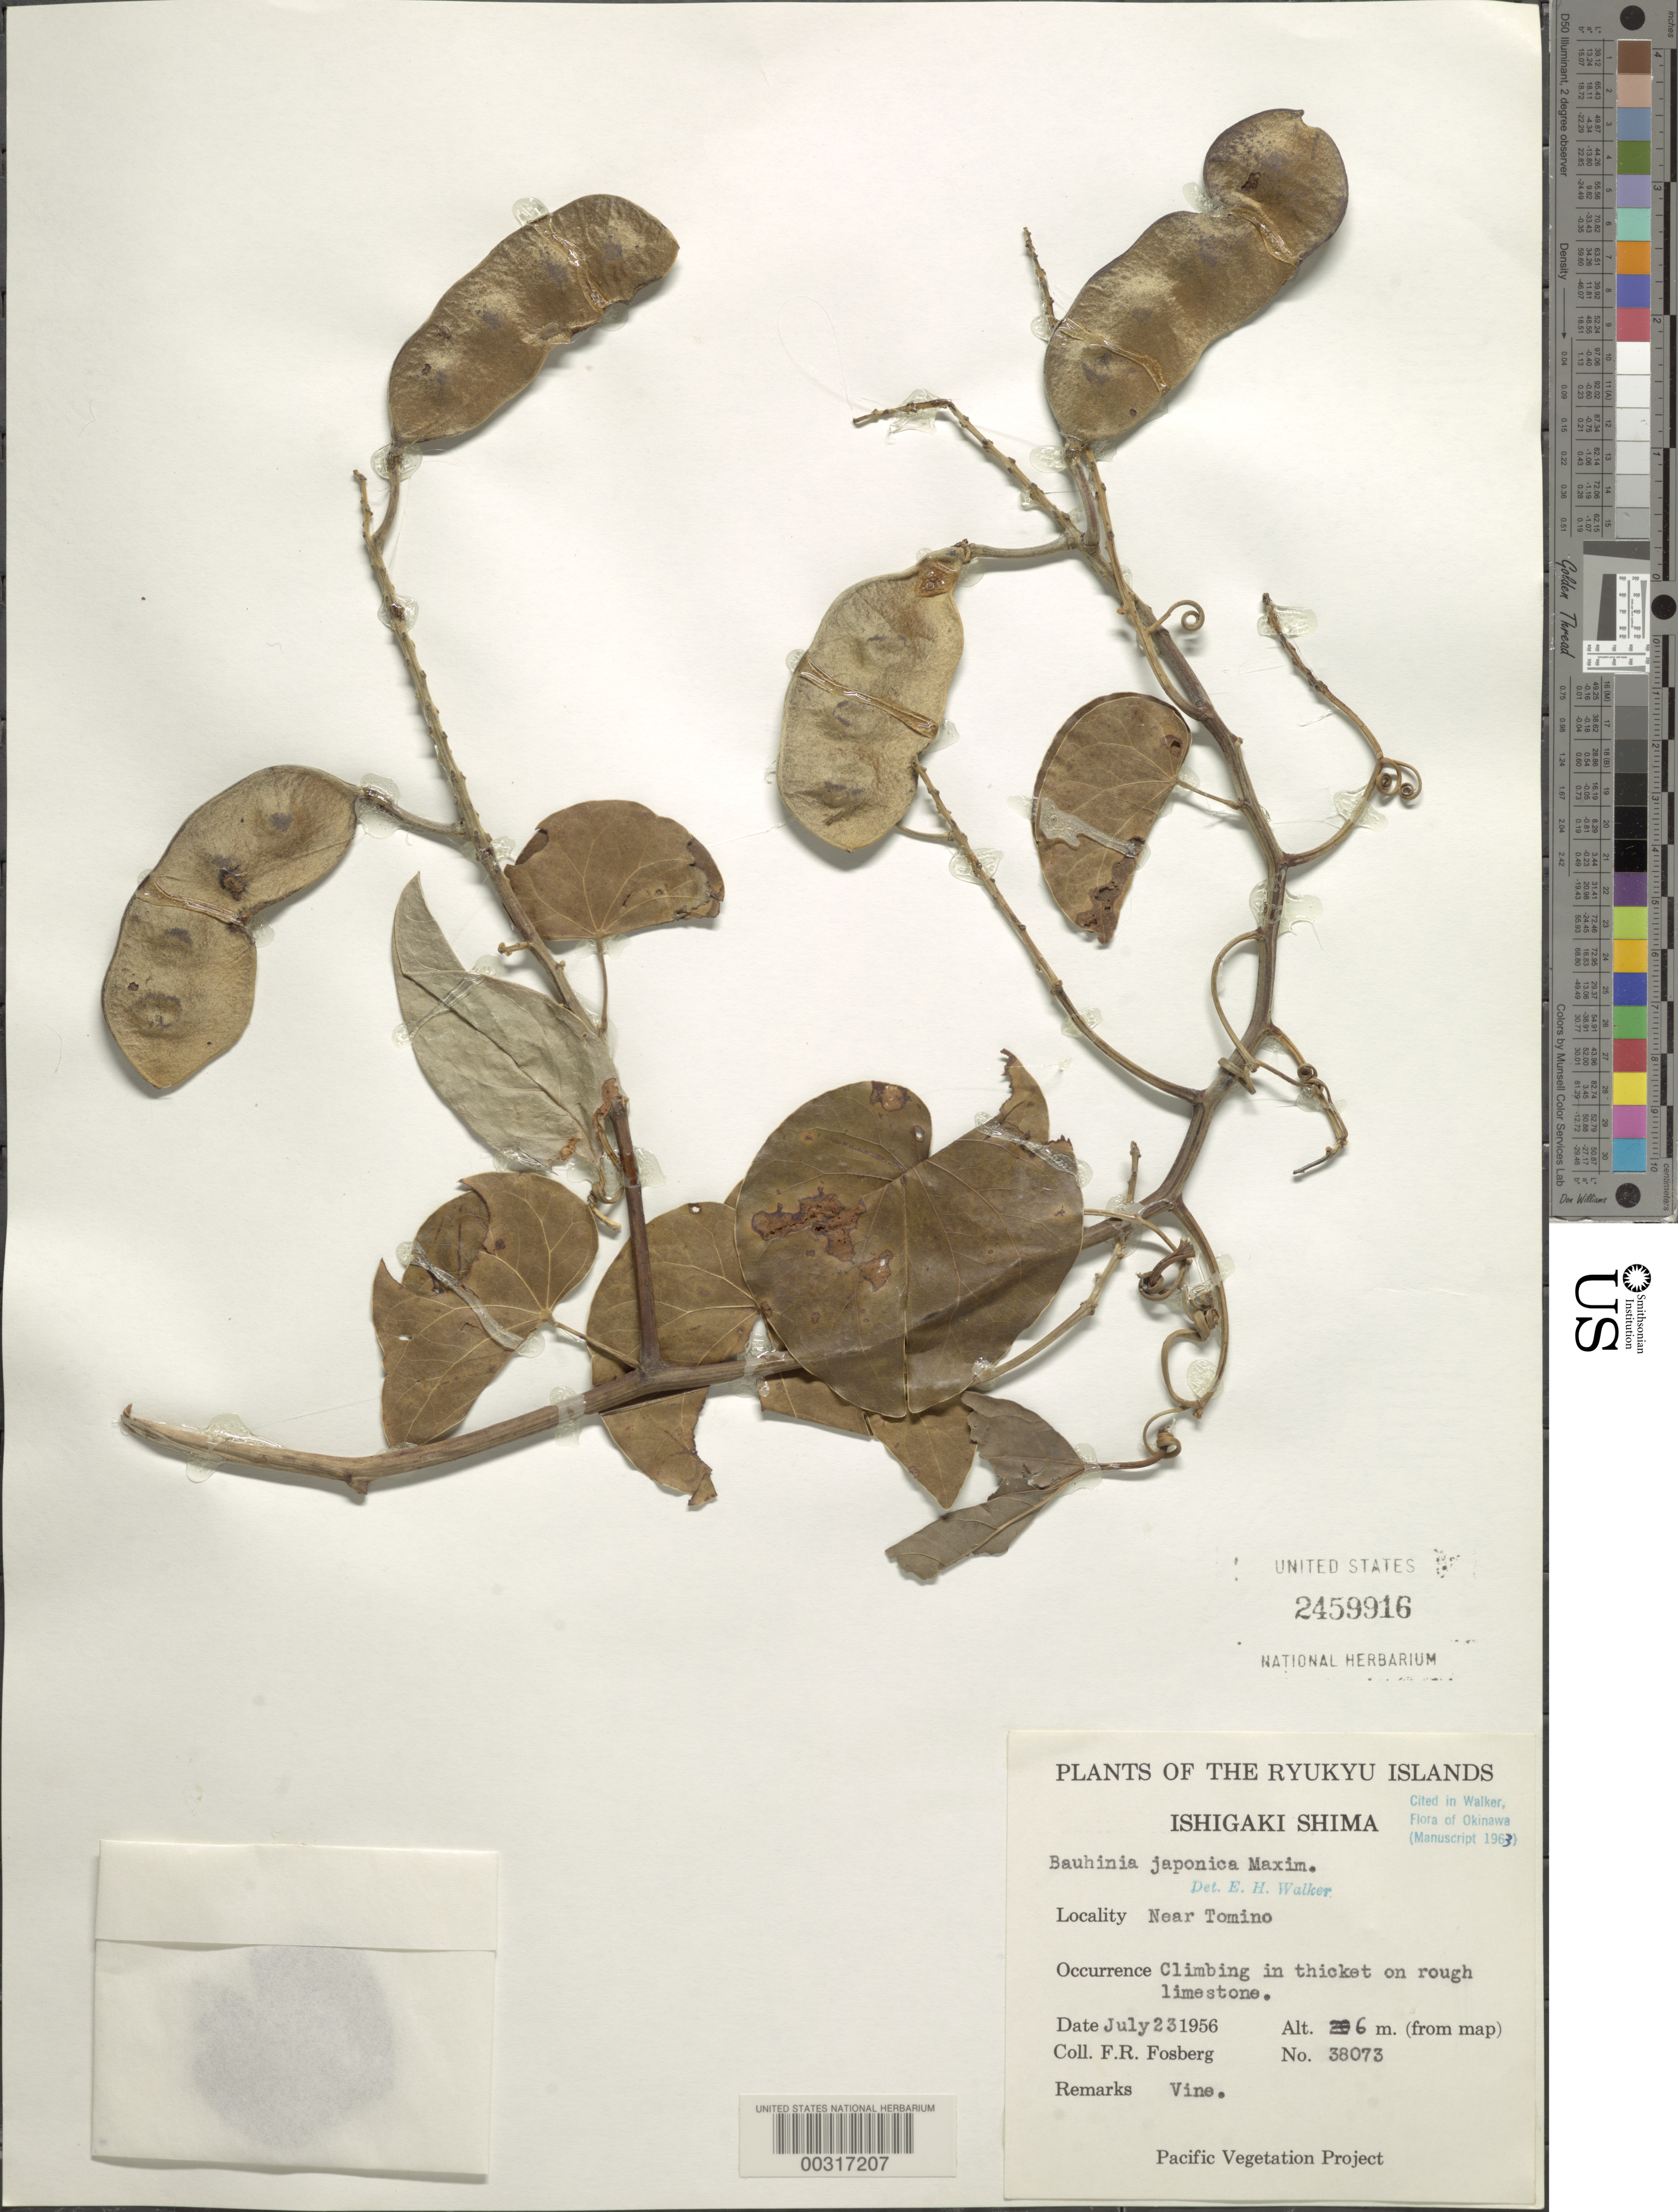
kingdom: Plantae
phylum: Tracheophyta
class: Magnoliopsida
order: Fabales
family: Fabaceae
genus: Phanera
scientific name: Phanera japonica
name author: (Maxim.) H. Ohashi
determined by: U.S. National Herbarium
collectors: F. R. Fosberg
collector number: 38073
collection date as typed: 23 Jul 1956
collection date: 1956-07-23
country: Japan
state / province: Okinawa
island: Ishigaki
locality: Near Tomino. [Sakishima Is.]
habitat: In thicket on rough limestone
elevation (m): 6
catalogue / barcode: US 2459916